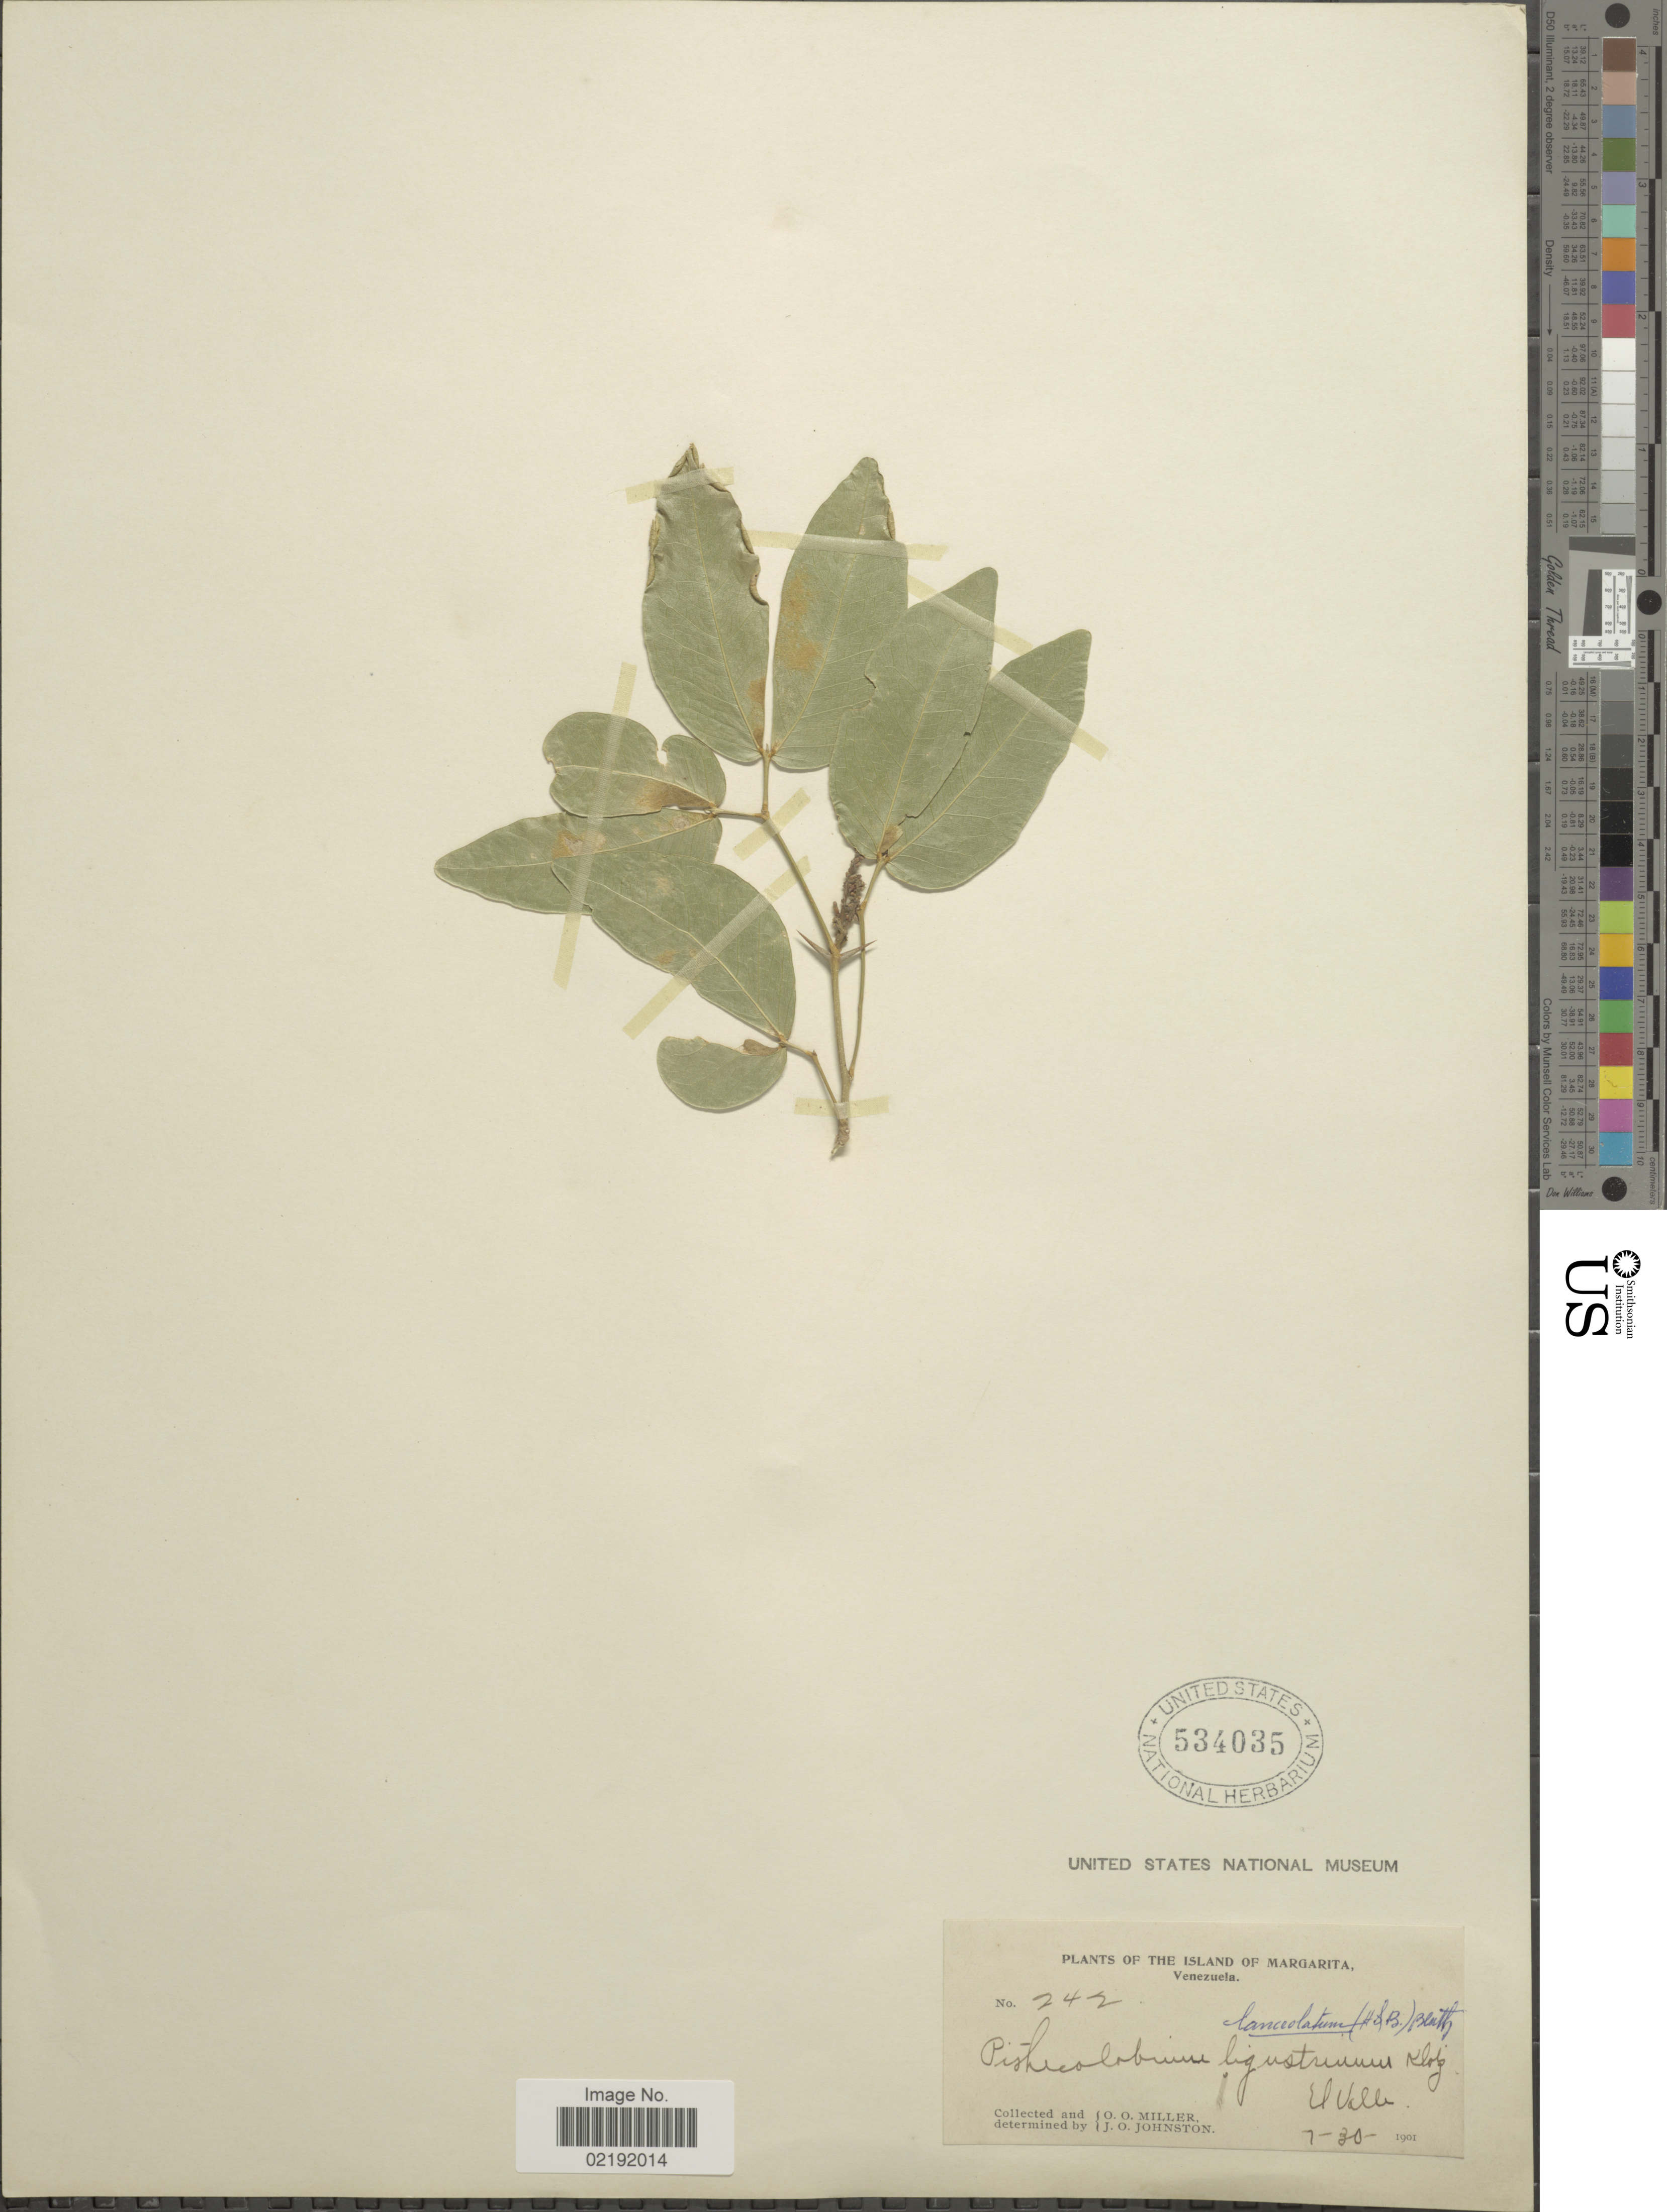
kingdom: Plantae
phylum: Tracheophyta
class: Magnoliopsida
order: Fabales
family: Fabaceae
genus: Pithecellobium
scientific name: Pithecellobium lanceolatum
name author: (Humb. & Bonpl. ex Willd.) Benth.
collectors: O. O. Miller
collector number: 242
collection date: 1901-07-30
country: Venezuela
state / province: Nueva Esparta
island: Margarita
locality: Island of Margarita. El Valle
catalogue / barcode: US 534035